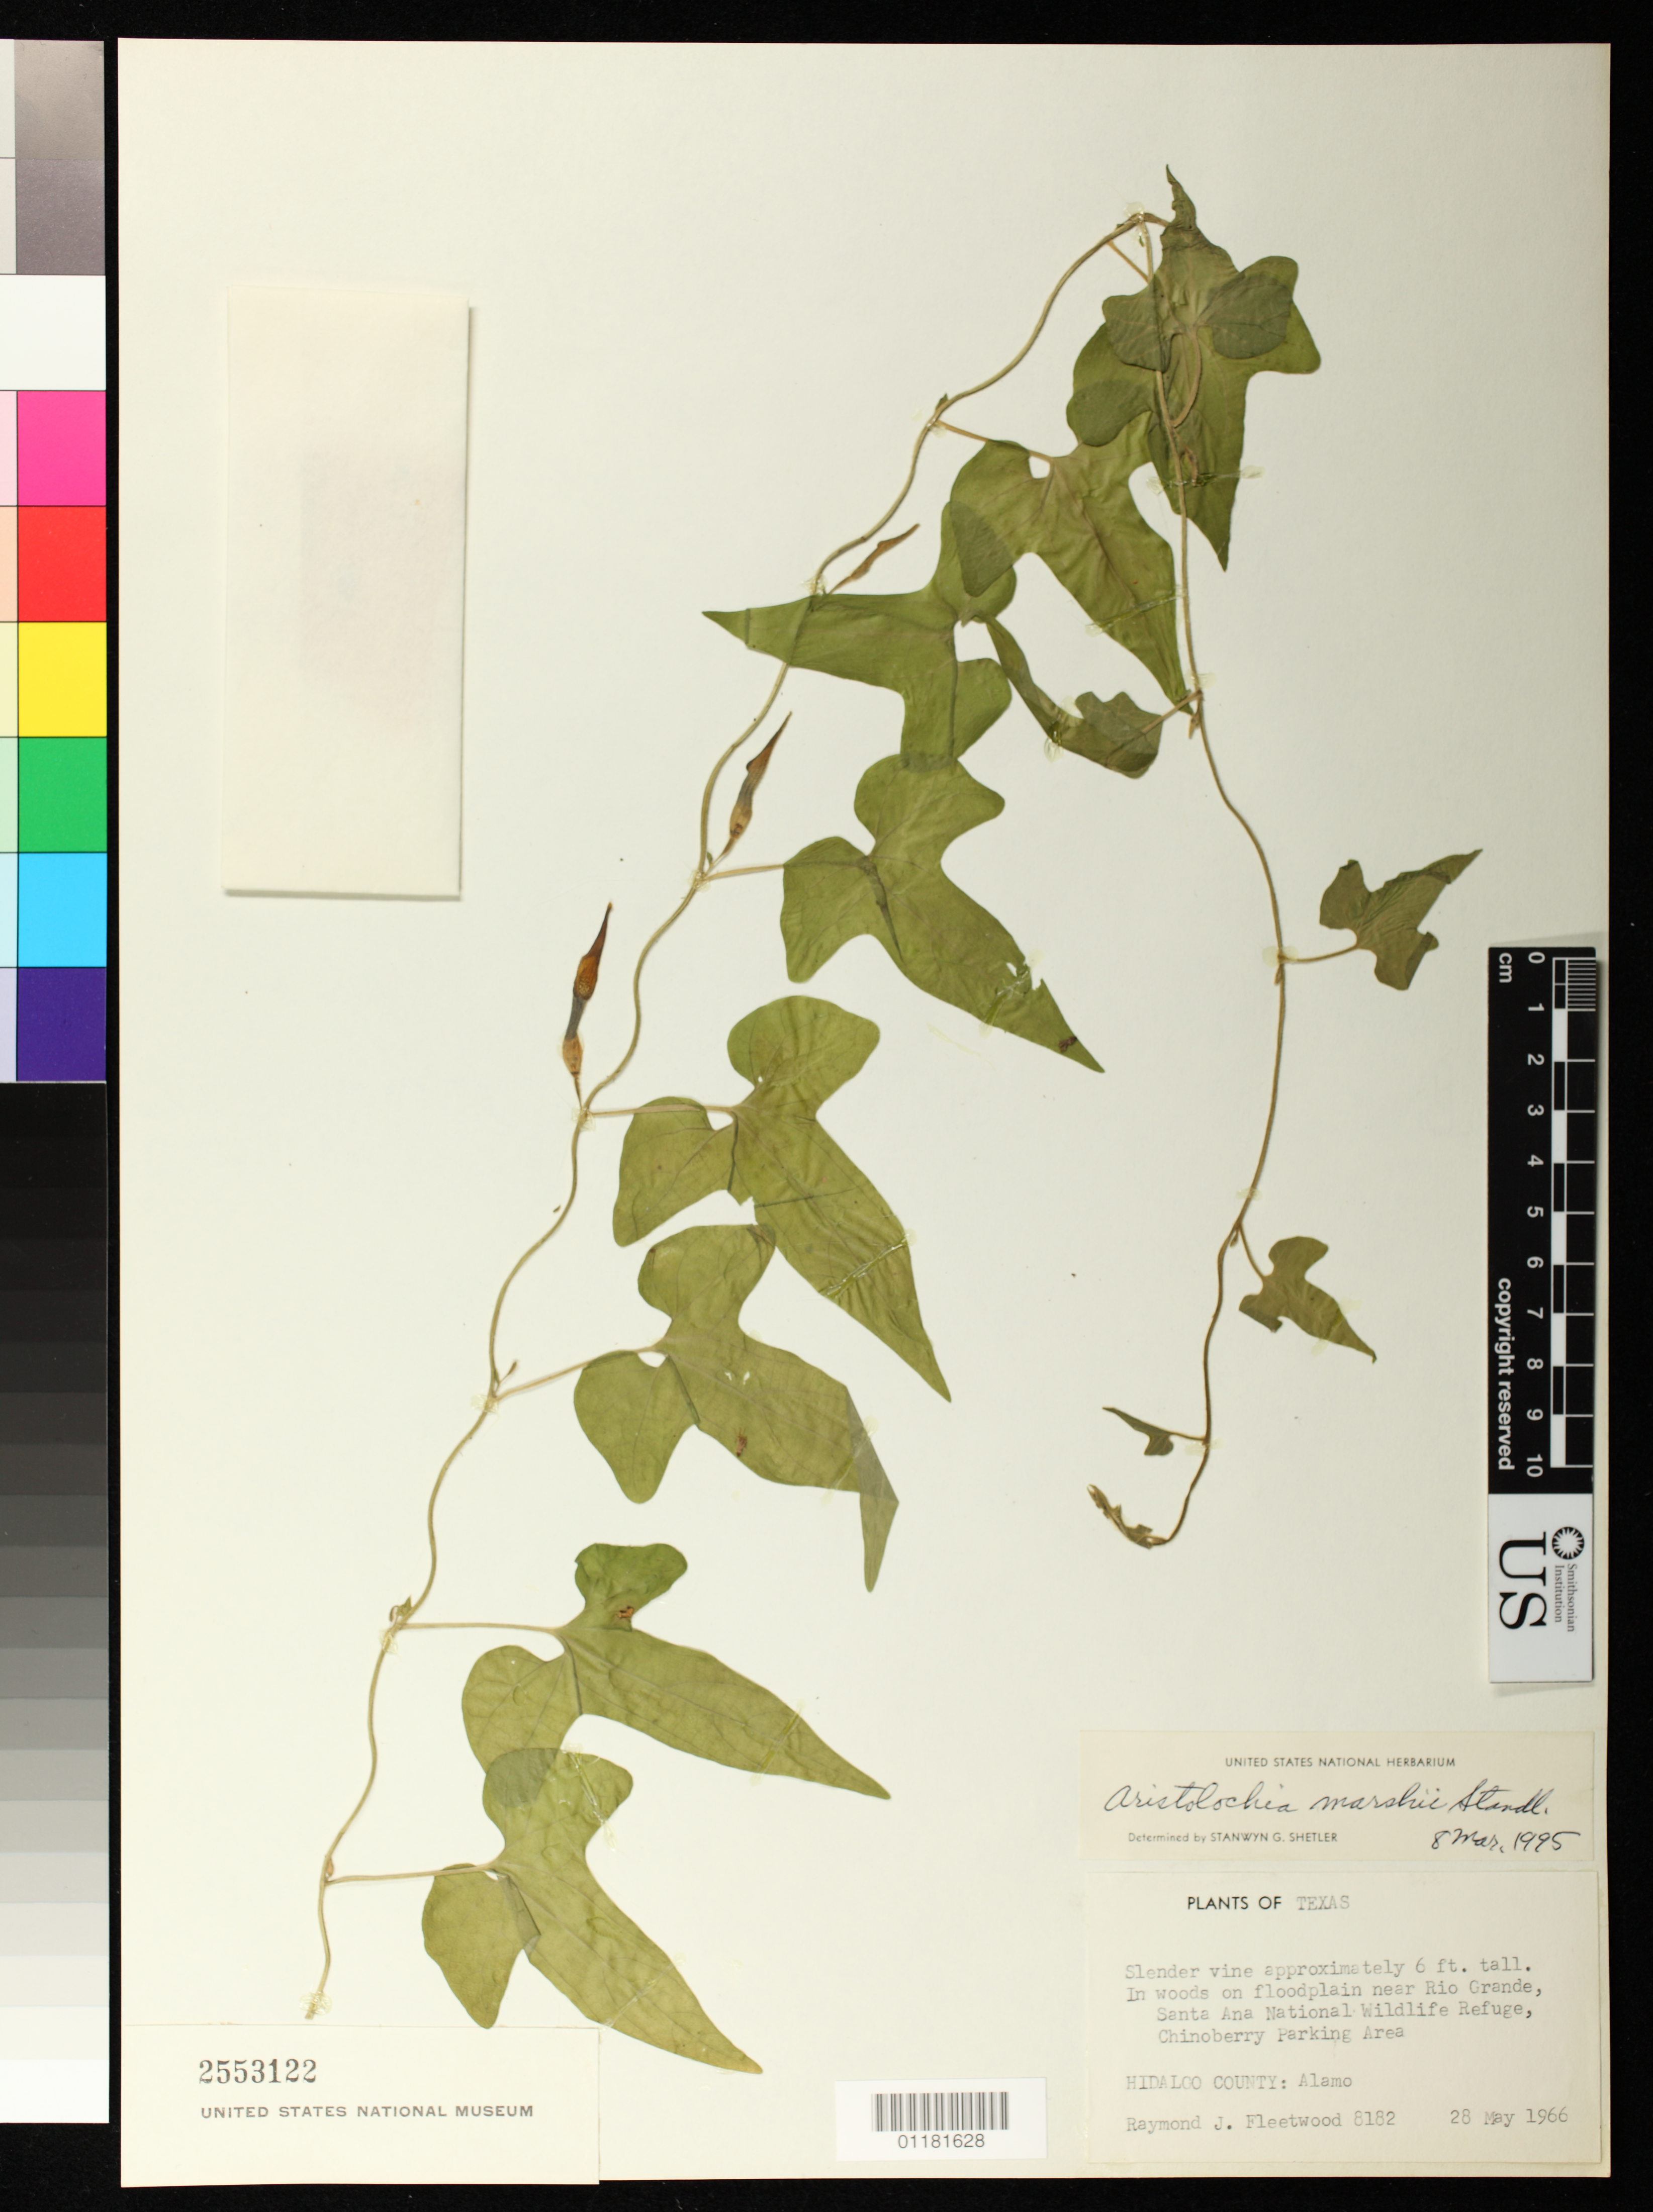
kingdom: Plantae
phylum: Tracheophyta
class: Magnoliopsida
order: Piperales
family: Aristolochiaceae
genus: Aristolochia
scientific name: Aristolochia marshii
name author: Standl.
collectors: R. J. Fleetwood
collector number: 8182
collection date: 1968-05-28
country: United States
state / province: Texas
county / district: Hidalgo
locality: In woods on floodplain near Rio Grande, Santa Ana National Wildlife Refuge, Chinoberry Parking Area Alamo, Hidalgo County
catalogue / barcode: US 2553122